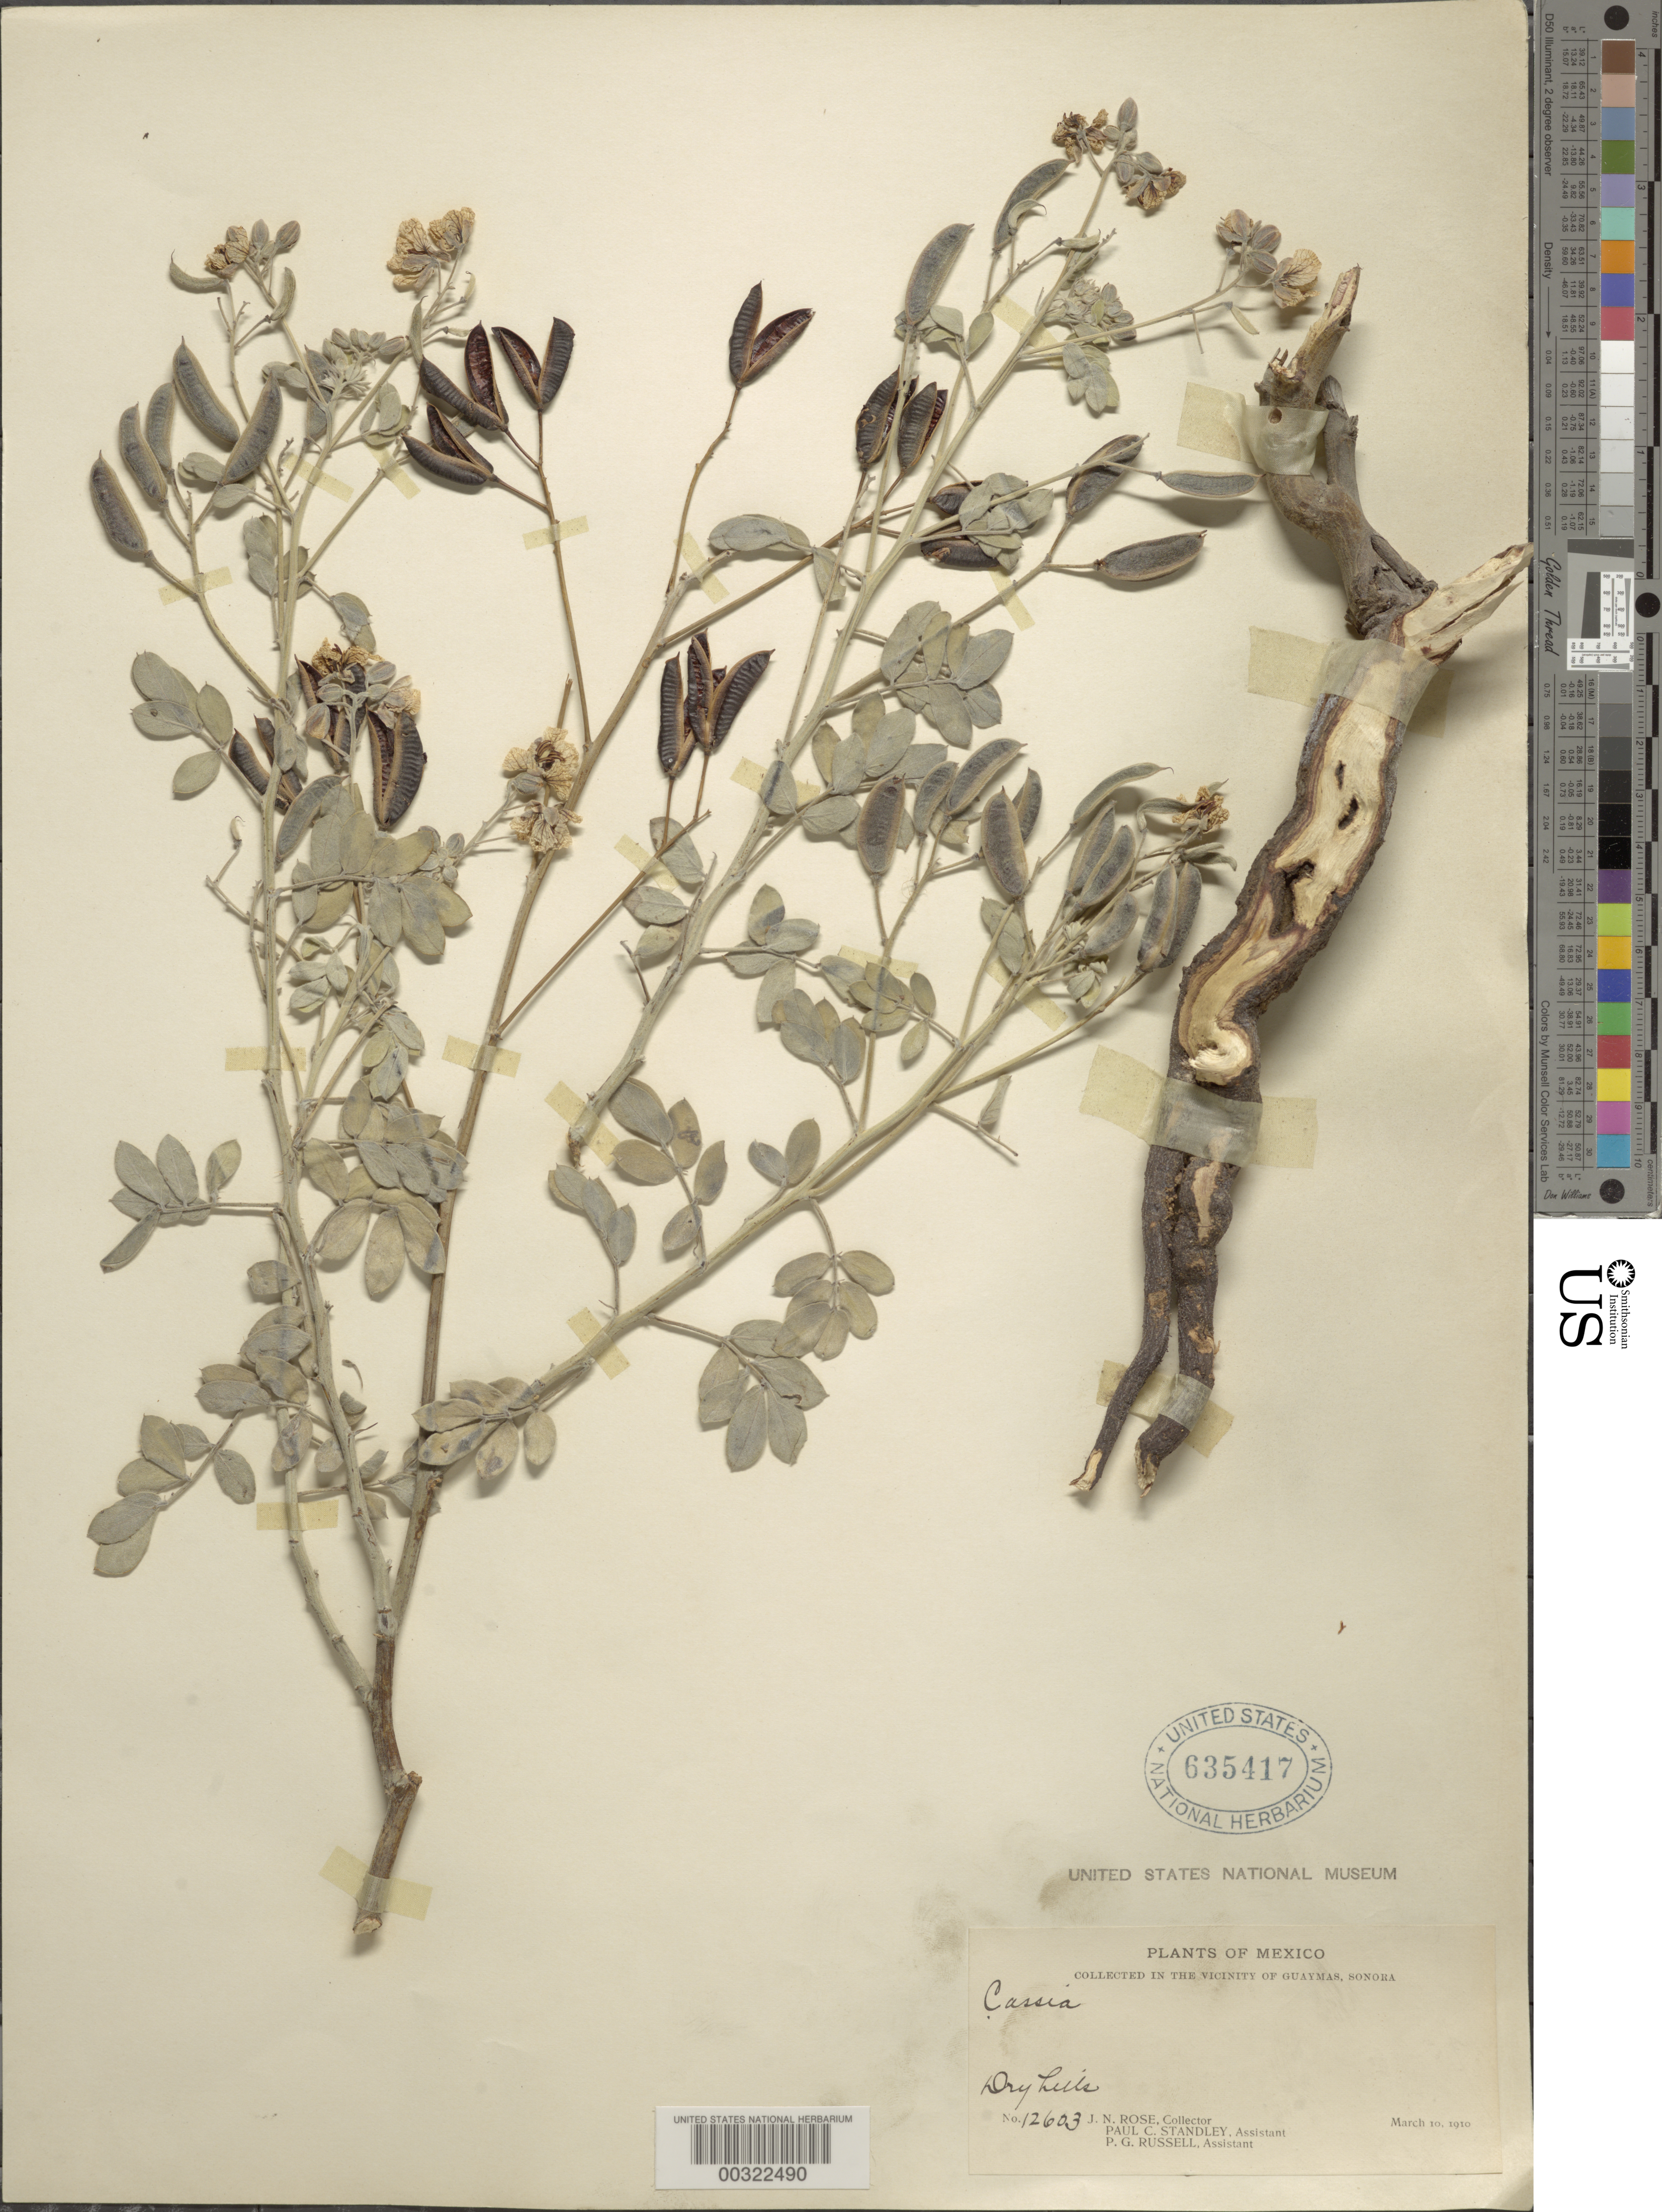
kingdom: Plantae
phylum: Tracheophyta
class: Magnoliopsida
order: Fabales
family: Fabaceae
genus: Senna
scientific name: Senna covesii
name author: (A. Gray) H.S. Irwin & Barneby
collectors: J. N. Rose, P. C. Standley & P. G. Russell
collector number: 12603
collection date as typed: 10 Mar 1910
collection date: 1910-03-10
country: Mexico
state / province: Sonora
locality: Vicinity of Guaymas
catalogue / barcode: US 635417